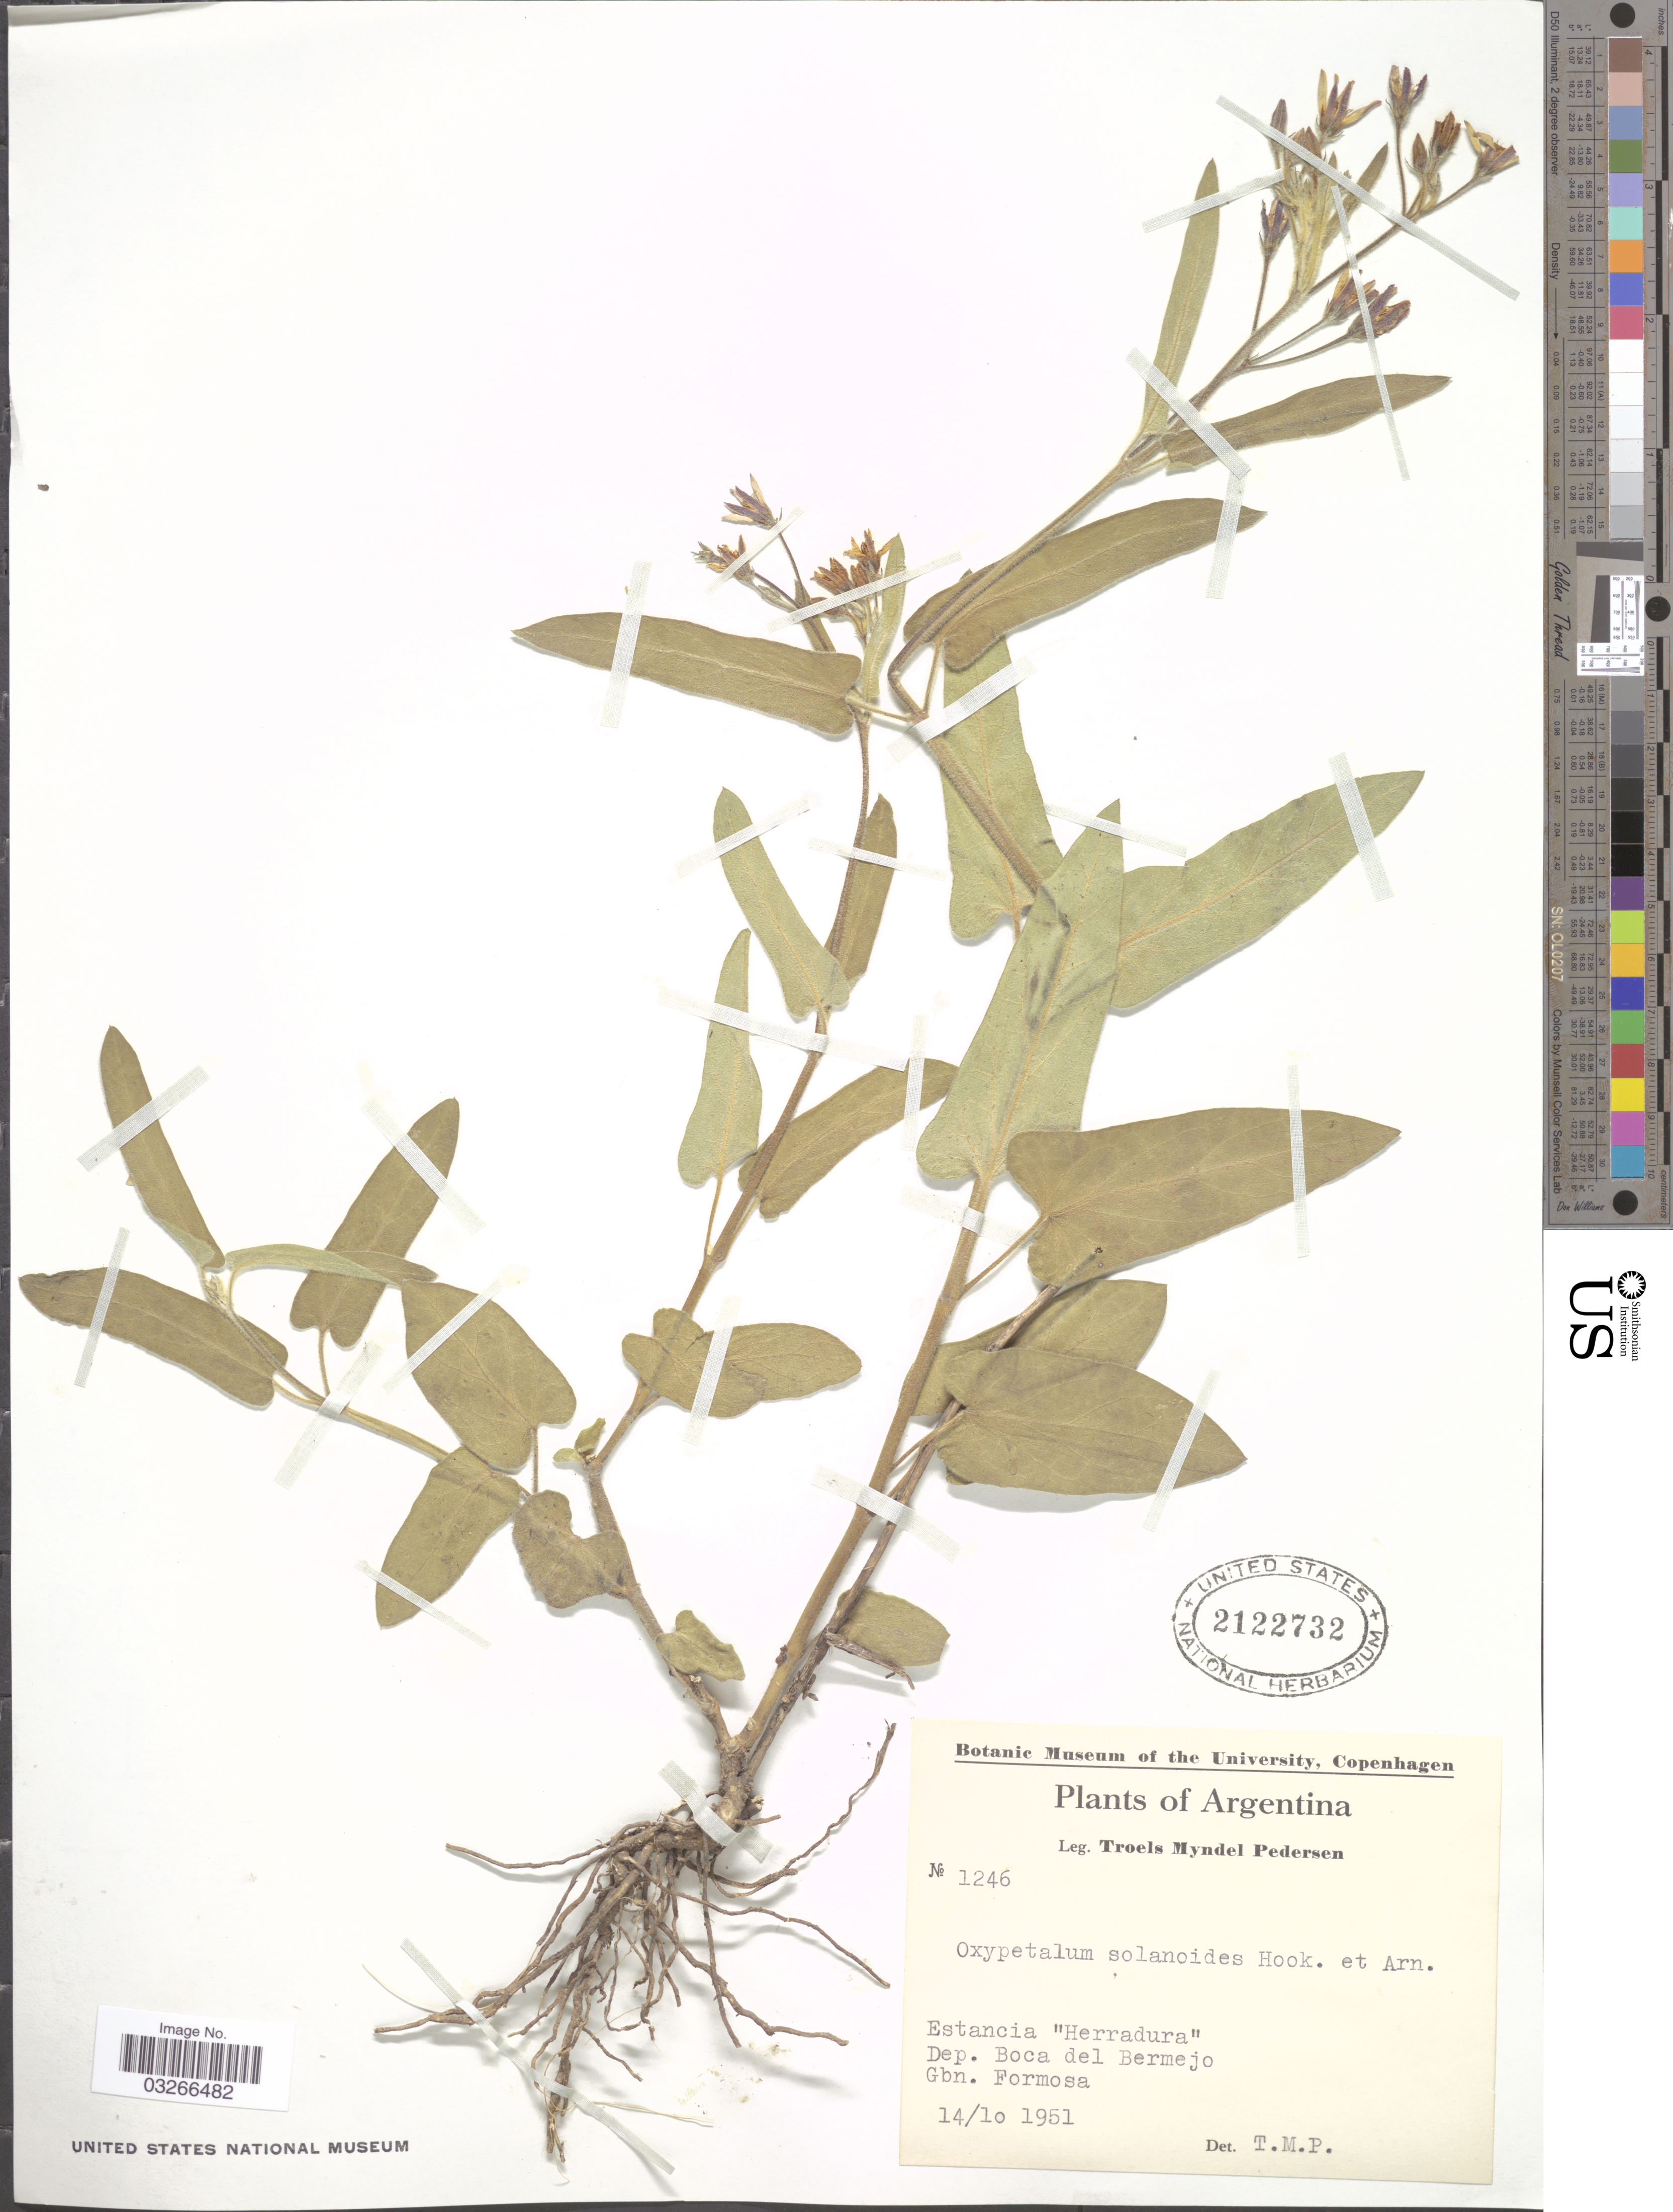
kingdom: Plantae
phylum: Tracheophyta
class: Magnoliopsida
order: Gentianales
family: Apocynaceae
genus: Oxypetalum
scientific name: Oxypetalum solanoides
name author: Hook. & Arn.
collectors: T. Pederson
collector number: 1246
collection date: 1951-10-14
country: Argentina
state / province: Formosa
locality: Estancia "Herradura", Dep. Boca del Bermejo, Gbn. Formosa.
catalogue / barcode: US 2122732